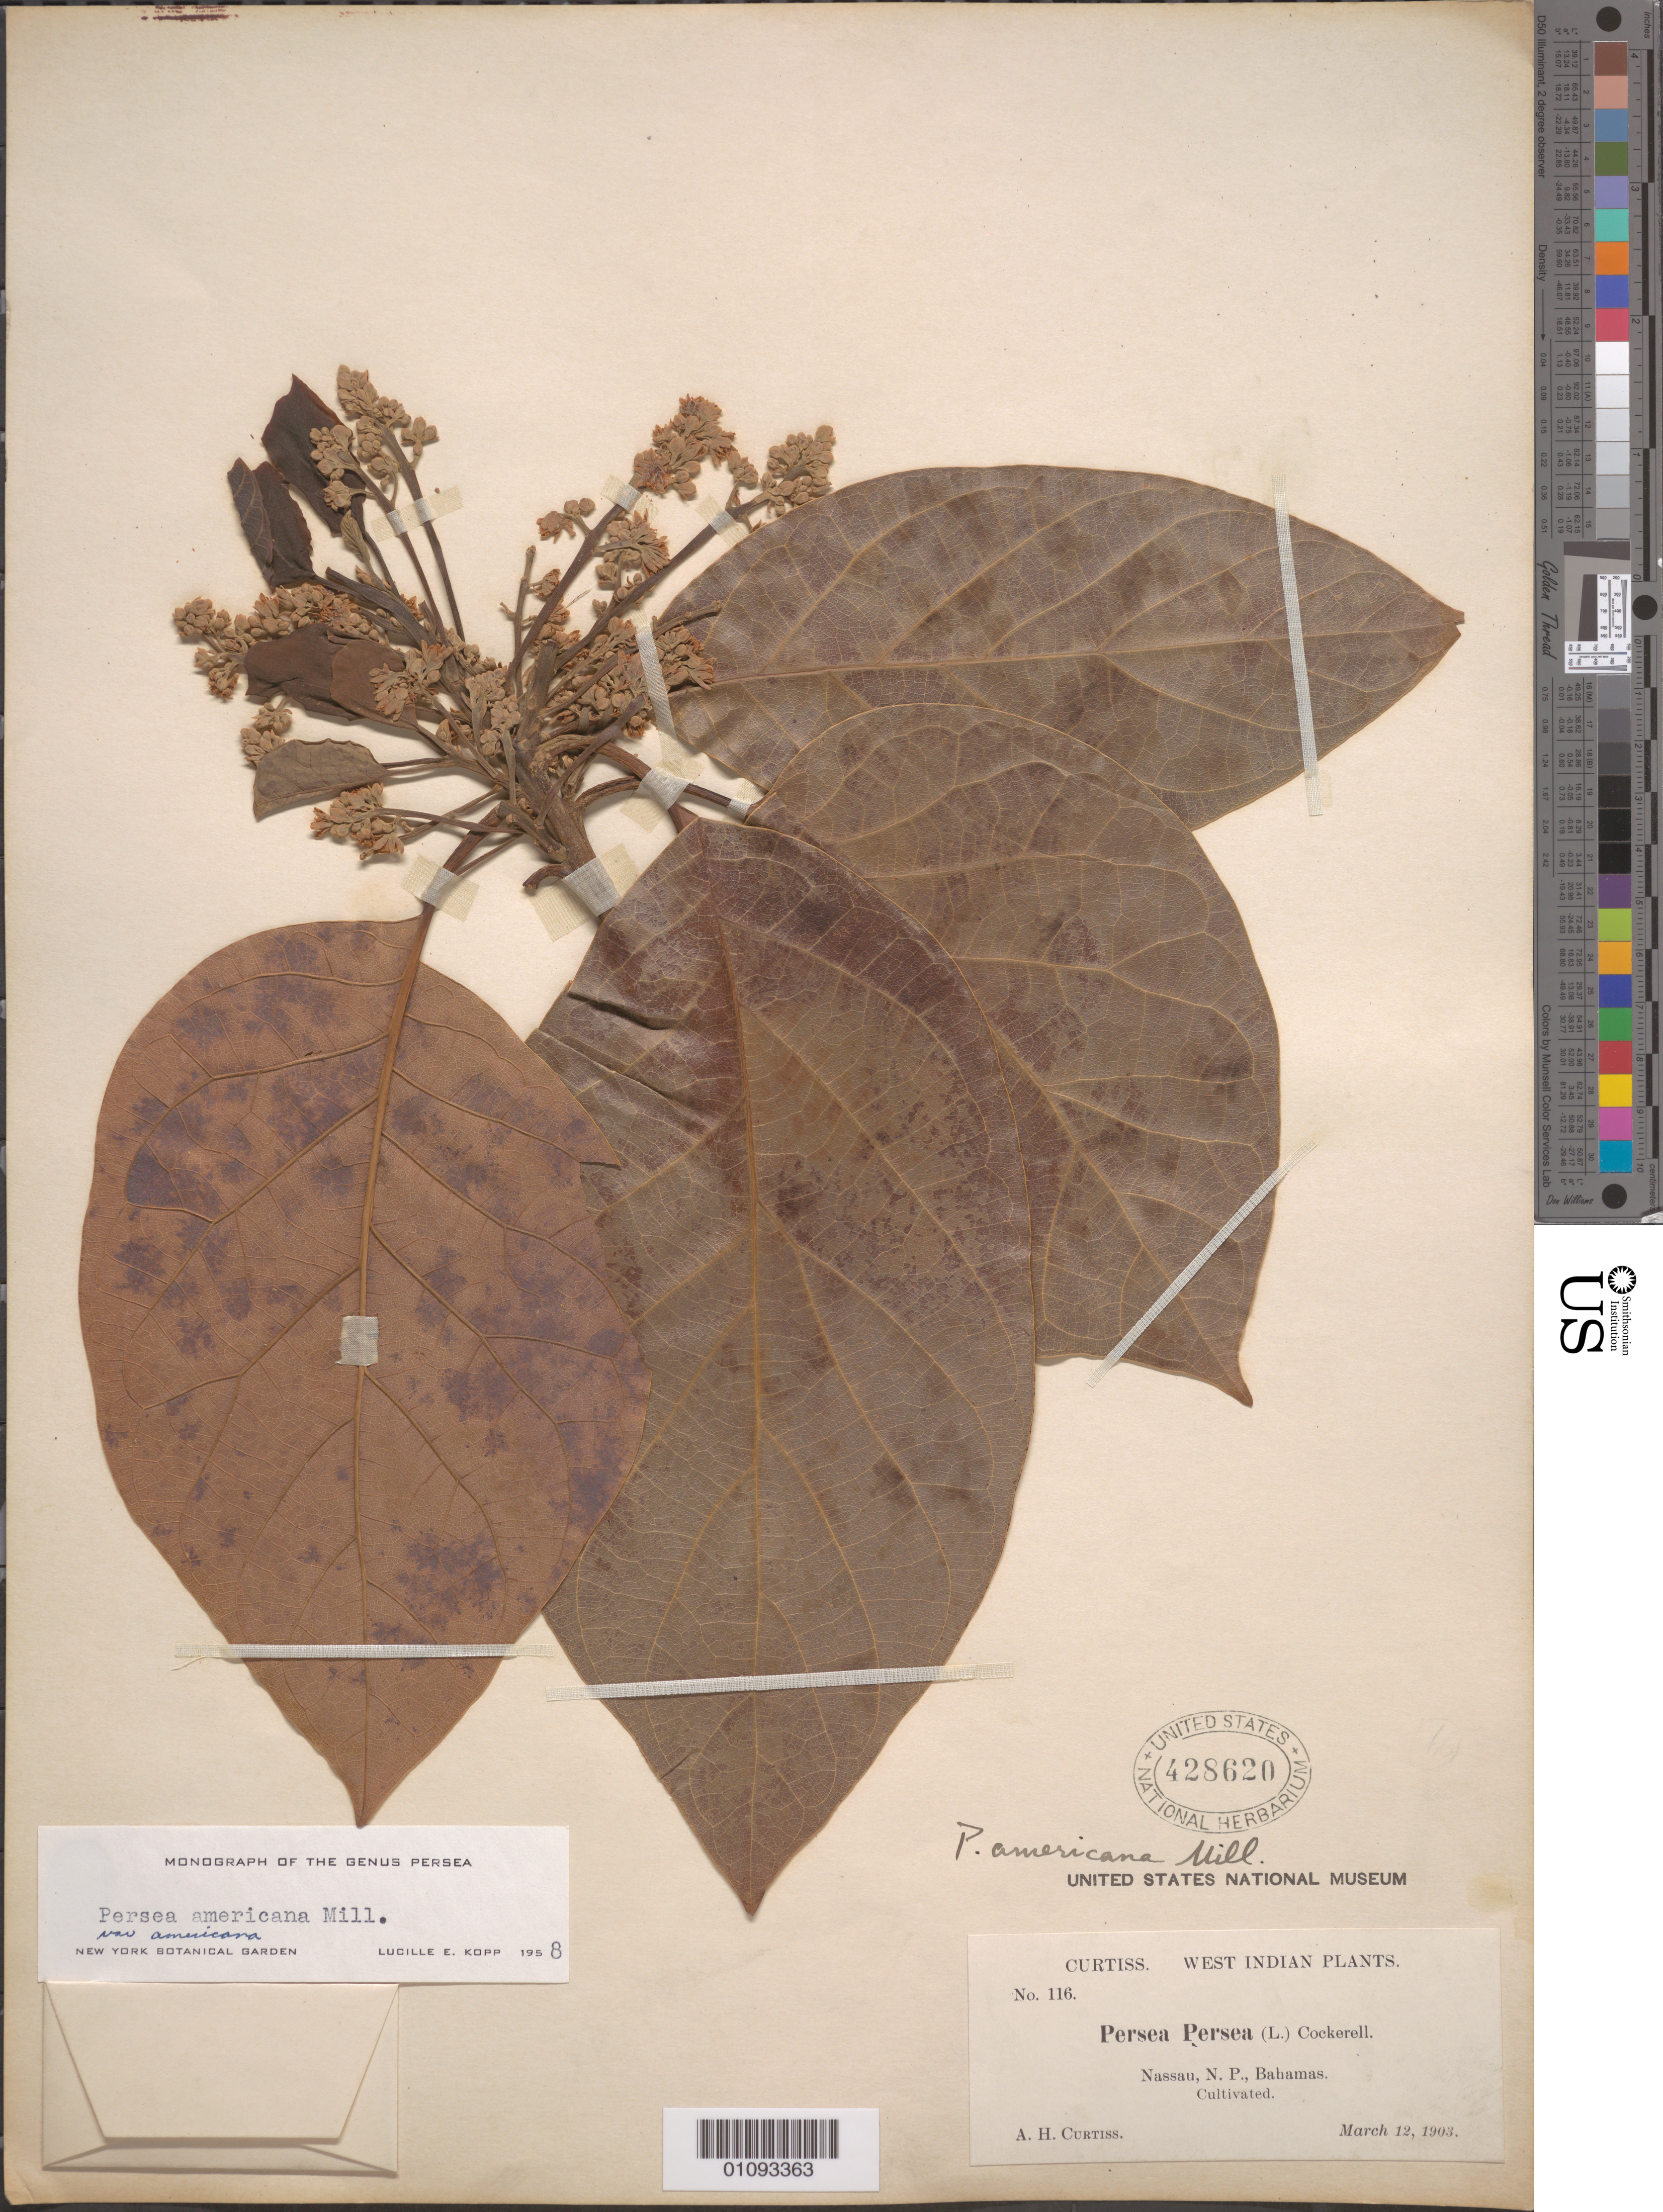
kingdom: Plantae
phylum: Tracheophyta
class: Magnoliopsida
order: Laurales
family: Lauraceae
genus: Persea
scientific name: Persea americana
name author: Mill.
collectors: A. H. Curtiss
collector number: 116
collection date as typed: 12 Mar 1903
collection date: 1903-03-12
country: Bahamas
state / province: New Providence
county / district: Nassau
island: New Providence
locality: Nassau.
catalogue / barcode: US 428620